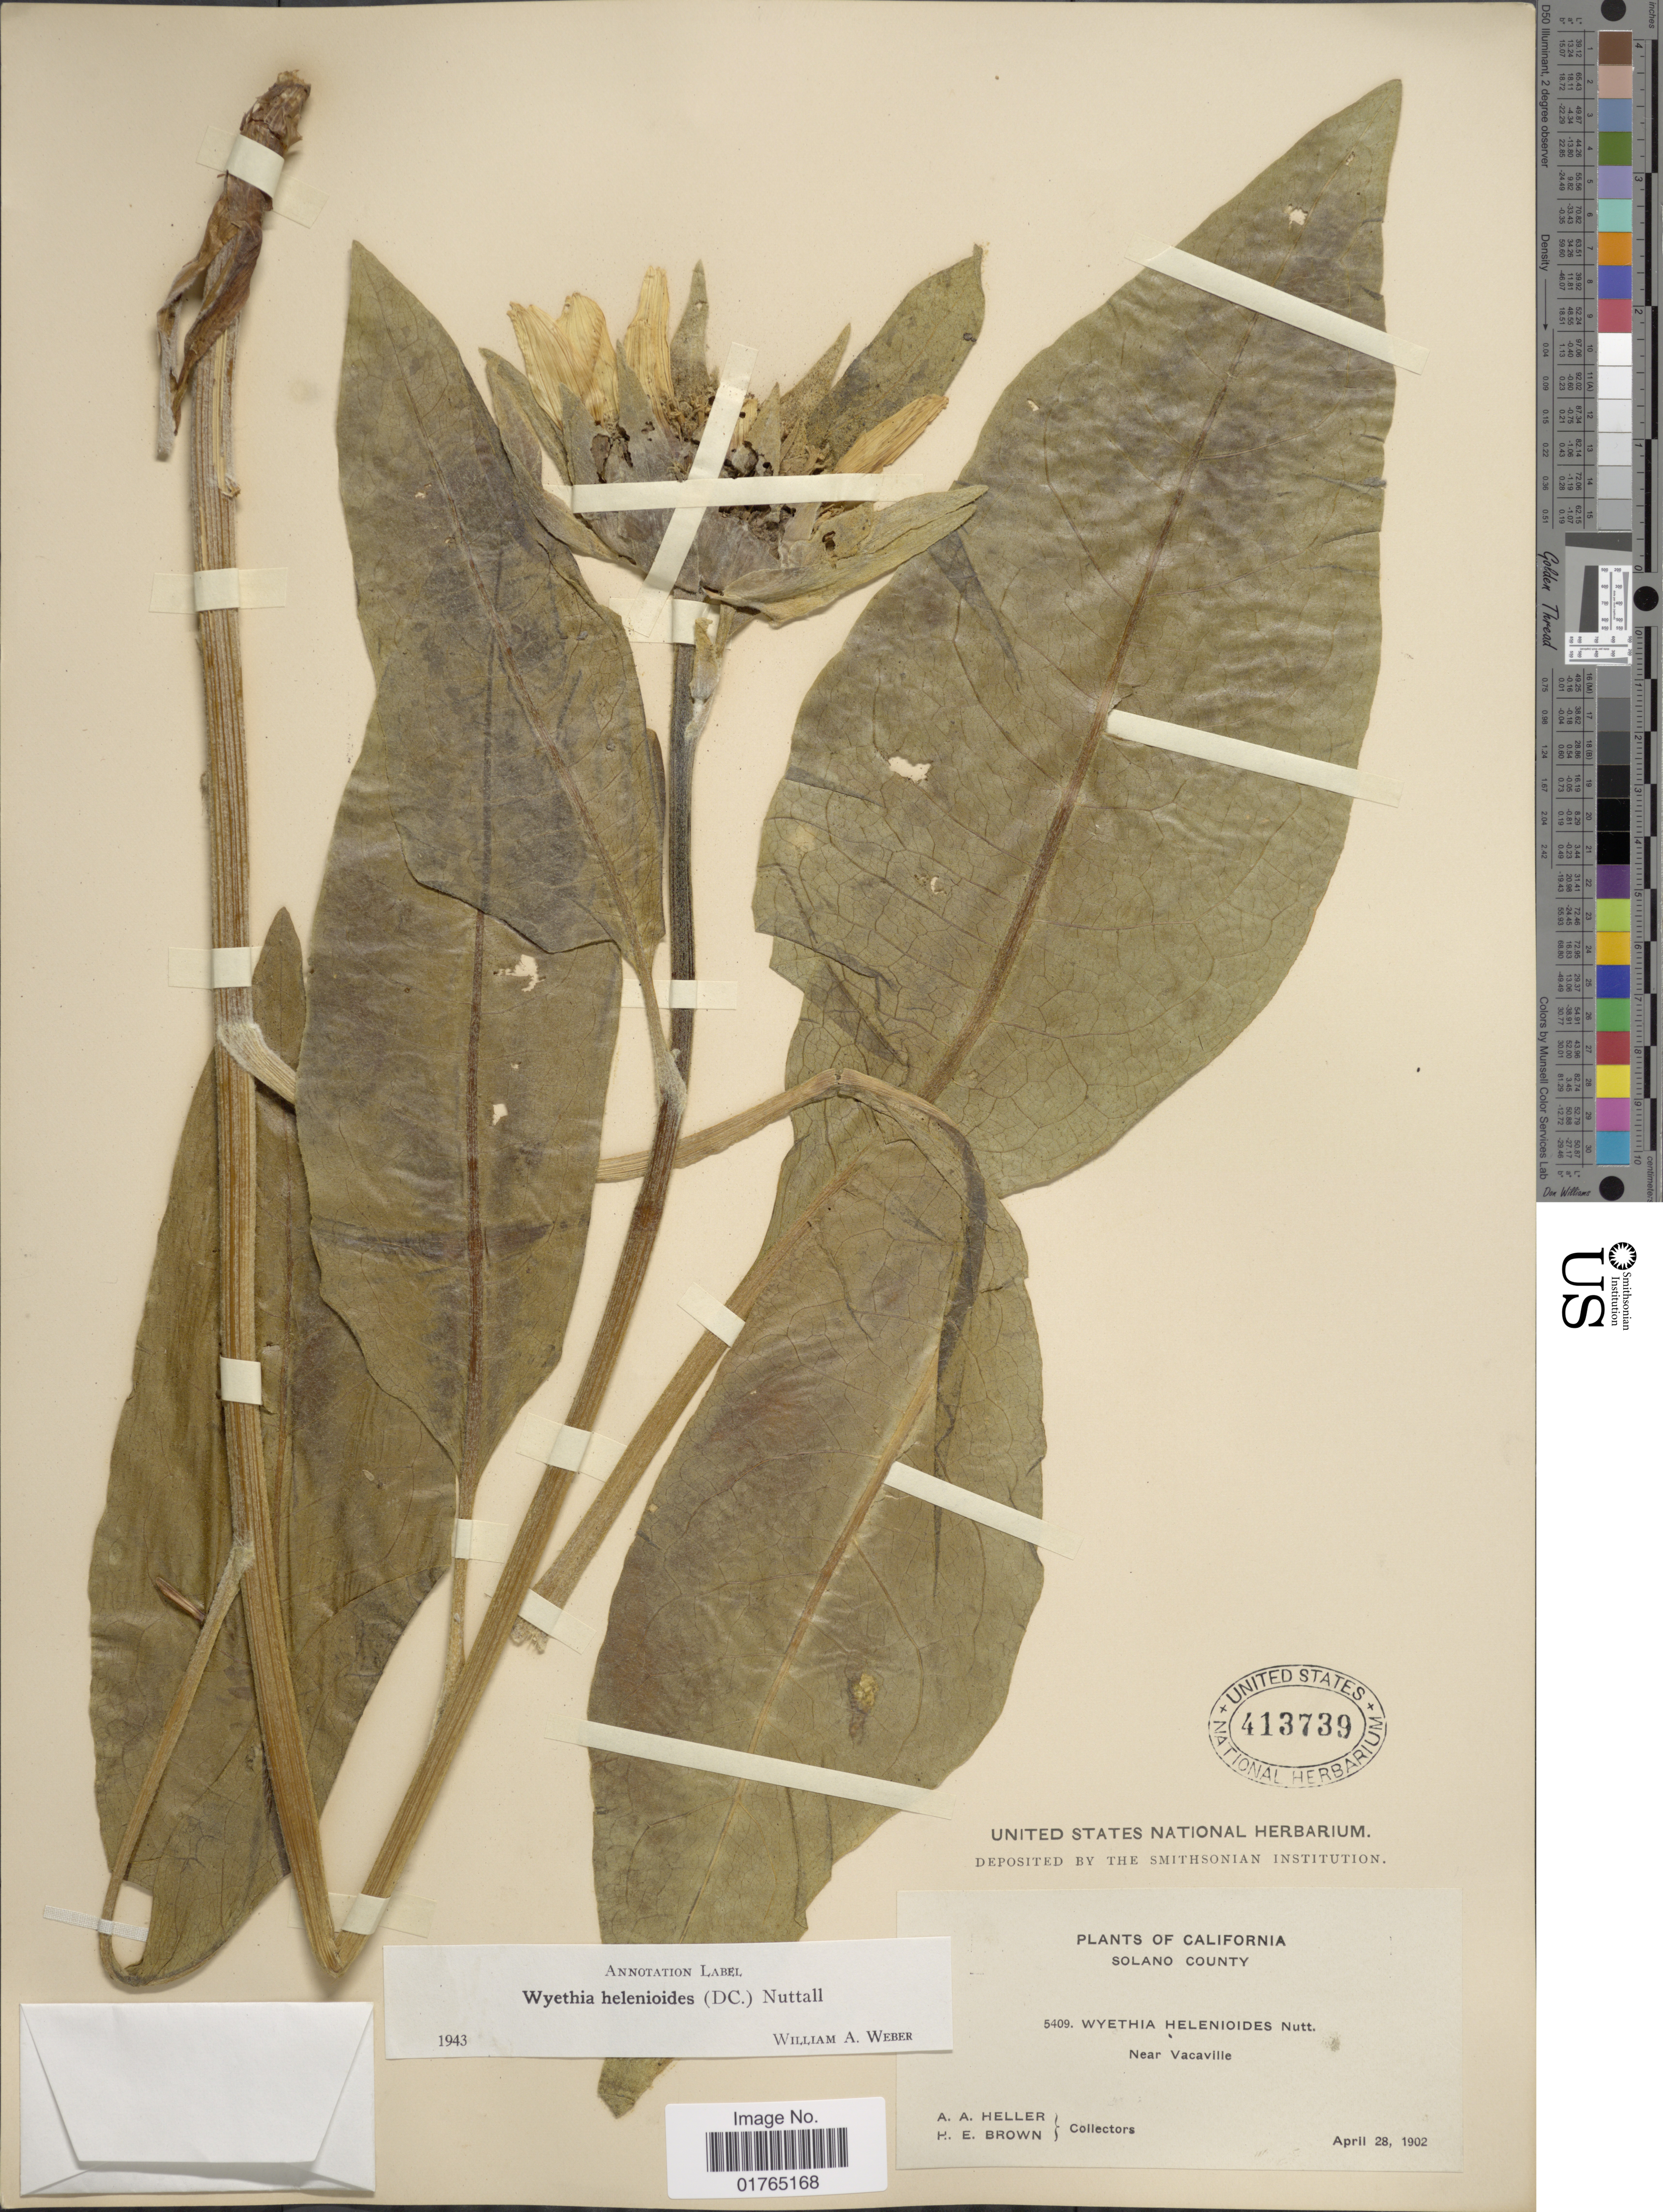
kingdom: Plantae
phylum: Tracheophyta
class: Magnoliopsida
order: Asterales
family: Asteraceae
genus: Wyethia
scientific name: Wyethia helenioides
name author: (DC.) Nutt.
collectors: A. A. Heller & H. E. Brown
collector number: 5409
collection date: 1902-04-28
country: United States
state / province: California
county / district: Solano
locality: Solano County, near Vacaville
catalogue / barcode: US 413739